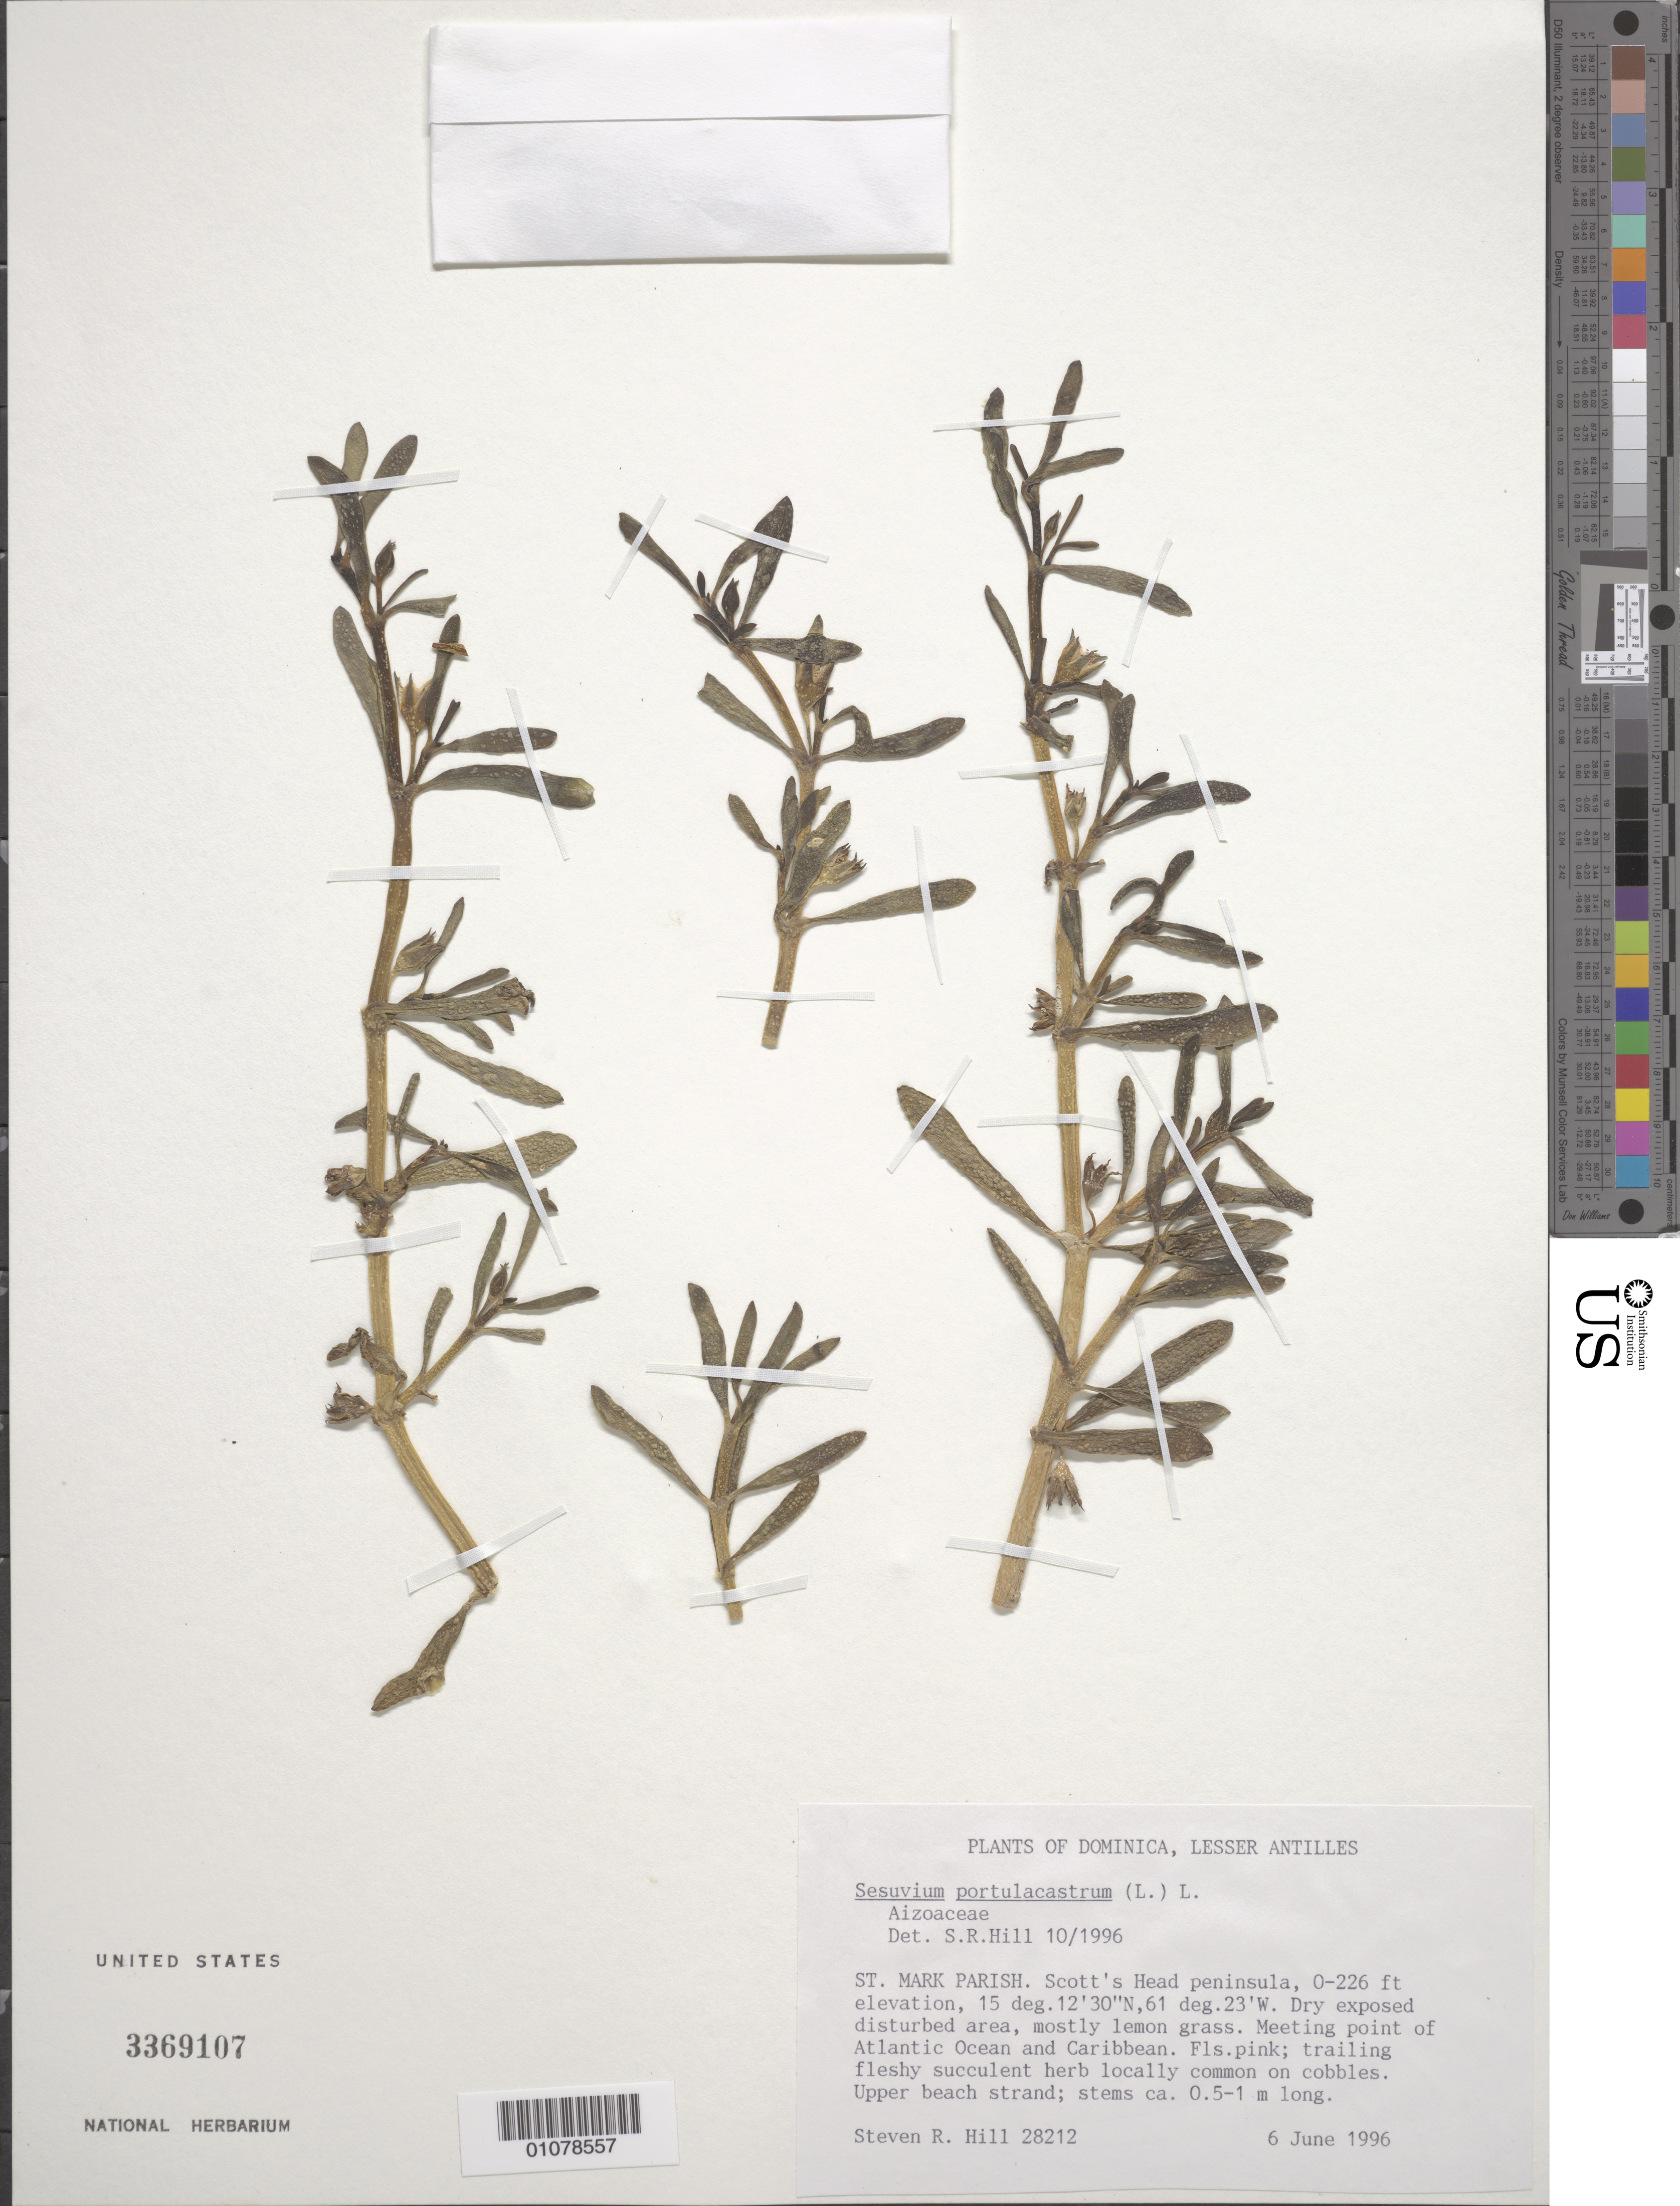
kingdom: Plantae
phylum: Tracheophyta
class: Magnoliopsida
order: Caryophyllales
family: Aizoaceae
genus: Sesuvium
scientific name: Sesuvium portulacastrum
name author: (L.) L.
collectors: S. R. Hill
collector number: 28212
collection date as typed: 06 Jun 1996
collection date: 1996-06-06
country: Dominica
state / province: St. Mark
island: Dominica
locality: Scott's Head peninsula. Meeting point of Atlantic Ocean and Caribbean.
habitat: Dry exposed distrubed area, mostly lemon grass. Locally common on cobbles. Upper beach strand.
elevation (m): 0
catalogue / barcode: US 3369107